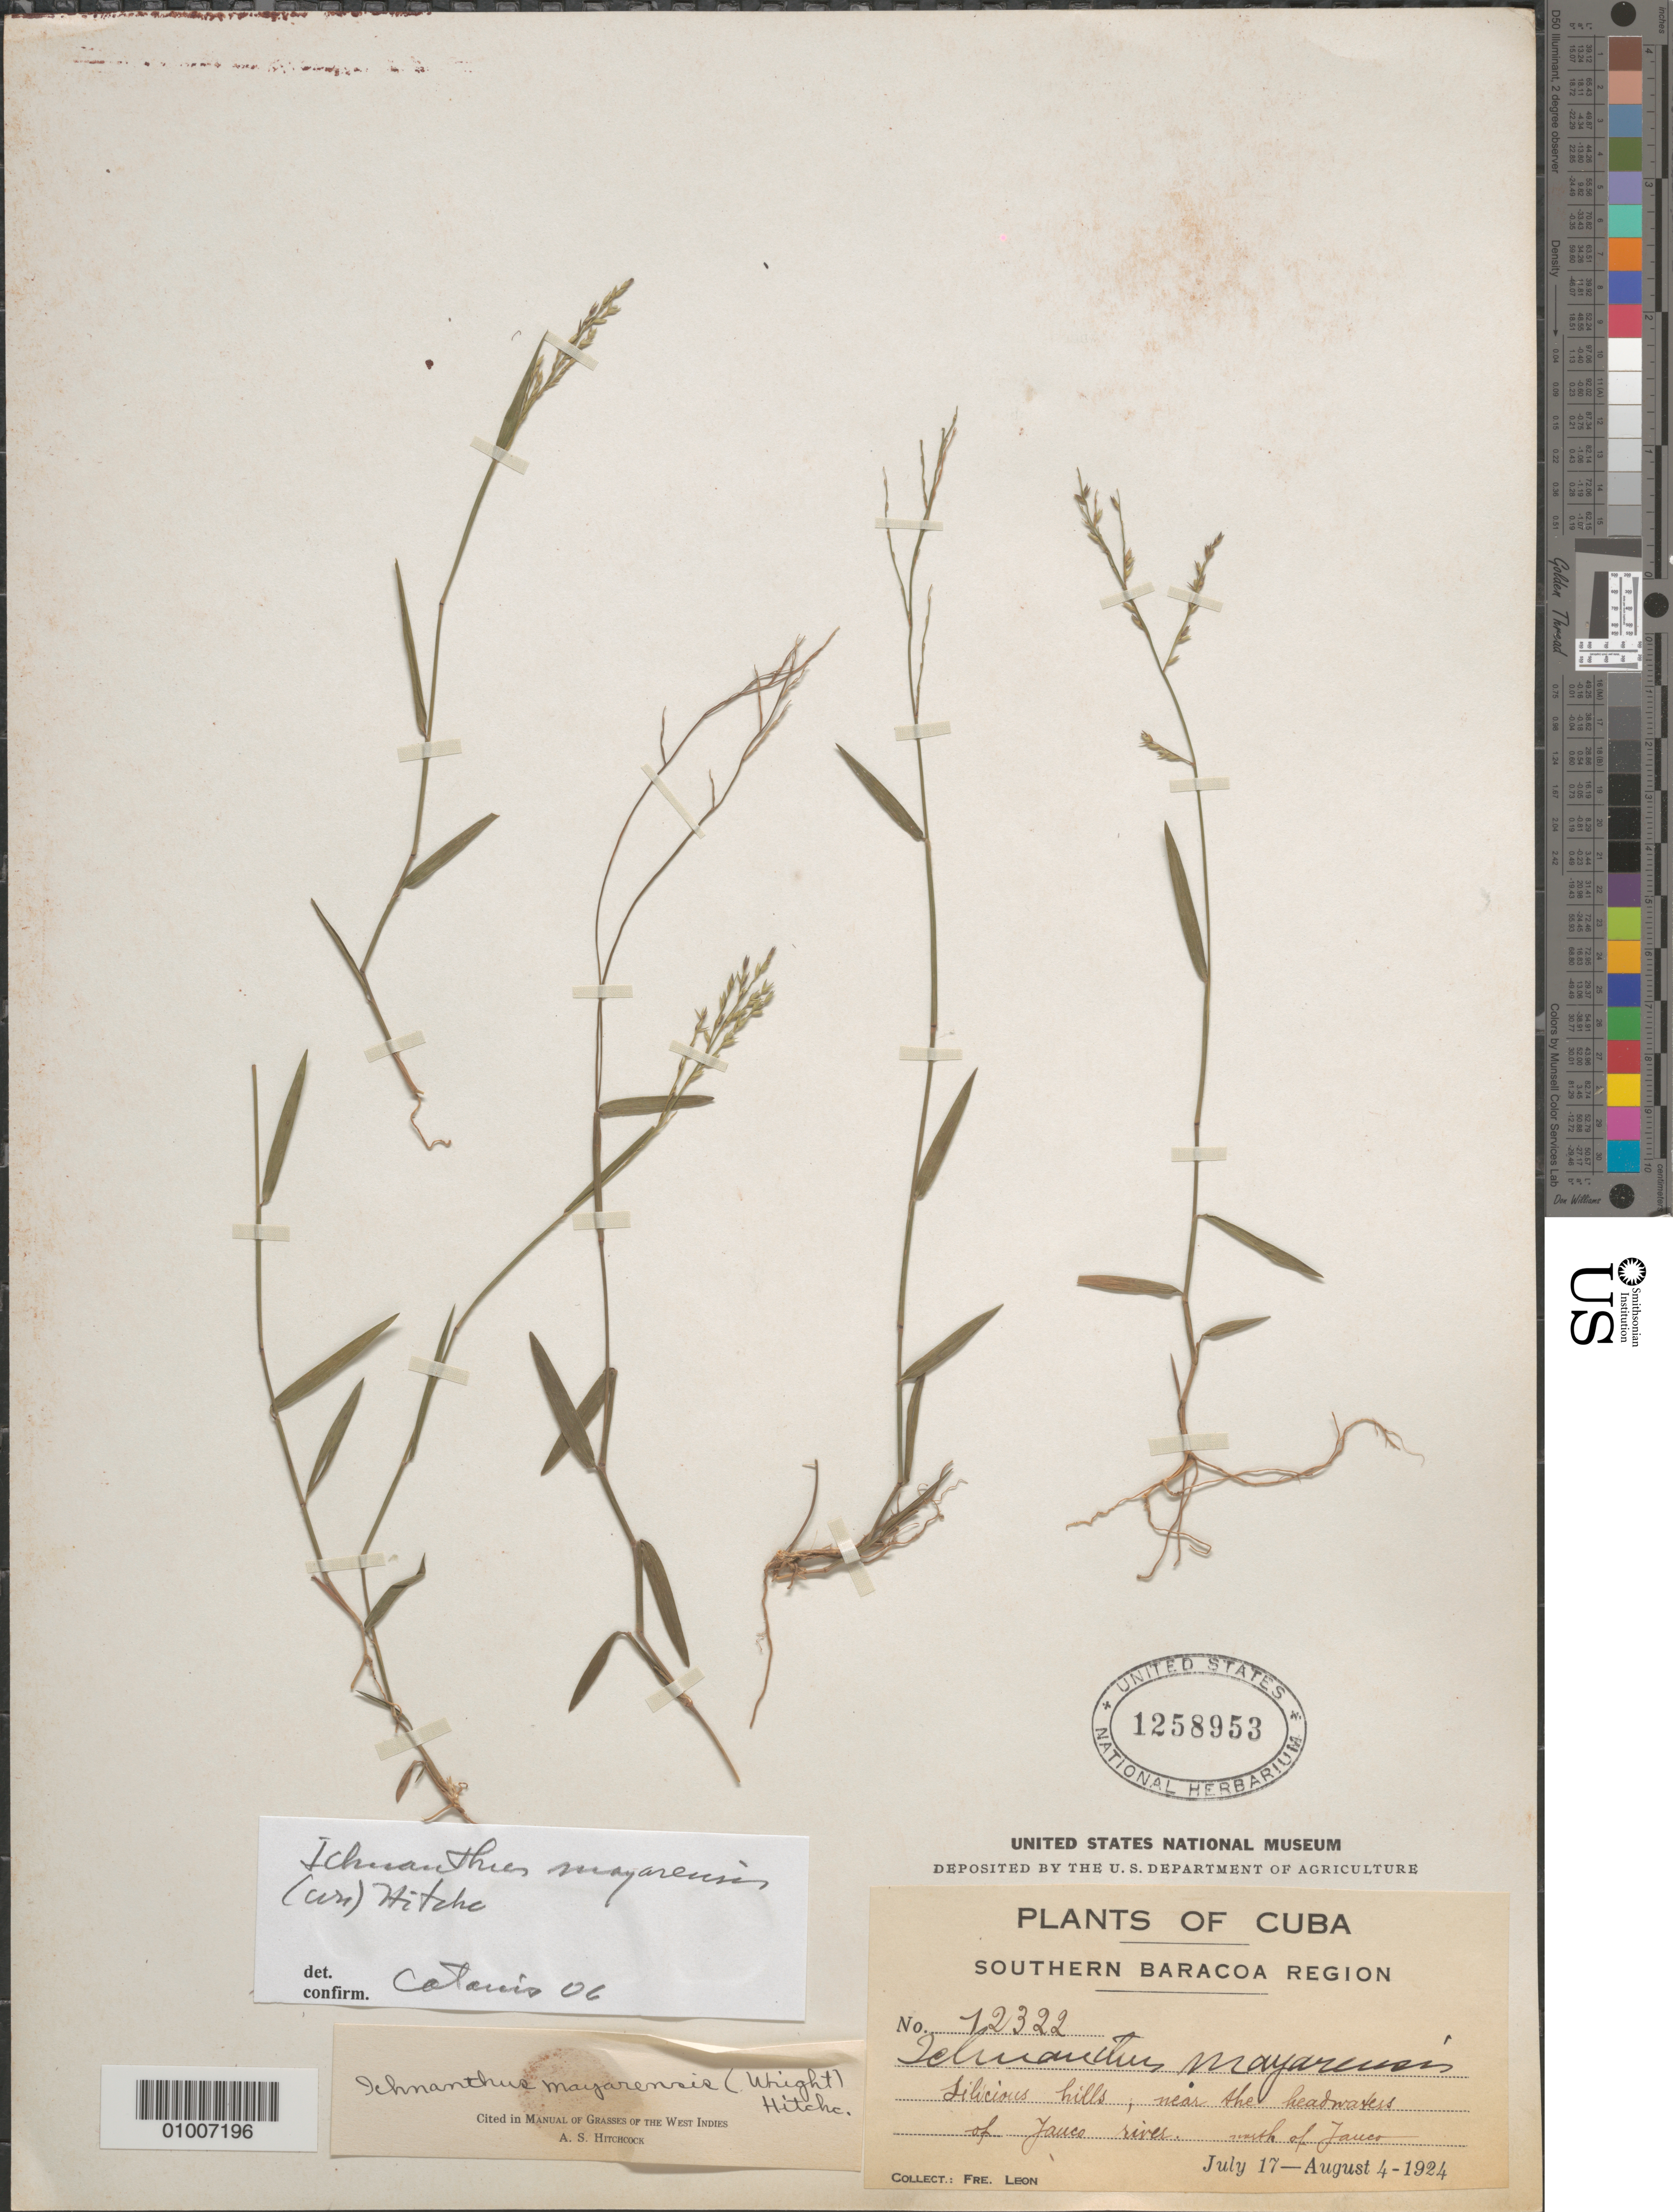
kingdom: Plantae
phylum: Tracheophyta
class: Liliopsida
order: Poales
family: Poaceae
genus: Ichnanthus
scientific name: Ichnanthus mayarensis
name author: (C. Wright) Hitchc.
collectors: Bro. León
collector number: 12322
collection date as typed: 17 Jul 1924 to 04 Aug 1924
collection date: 1924-07-17/1924-08-04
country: Cuba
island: Cuba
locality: Southern Baracoa region, Lilicious hills, near the headwaters of Jauco river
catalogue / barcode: US 1258953